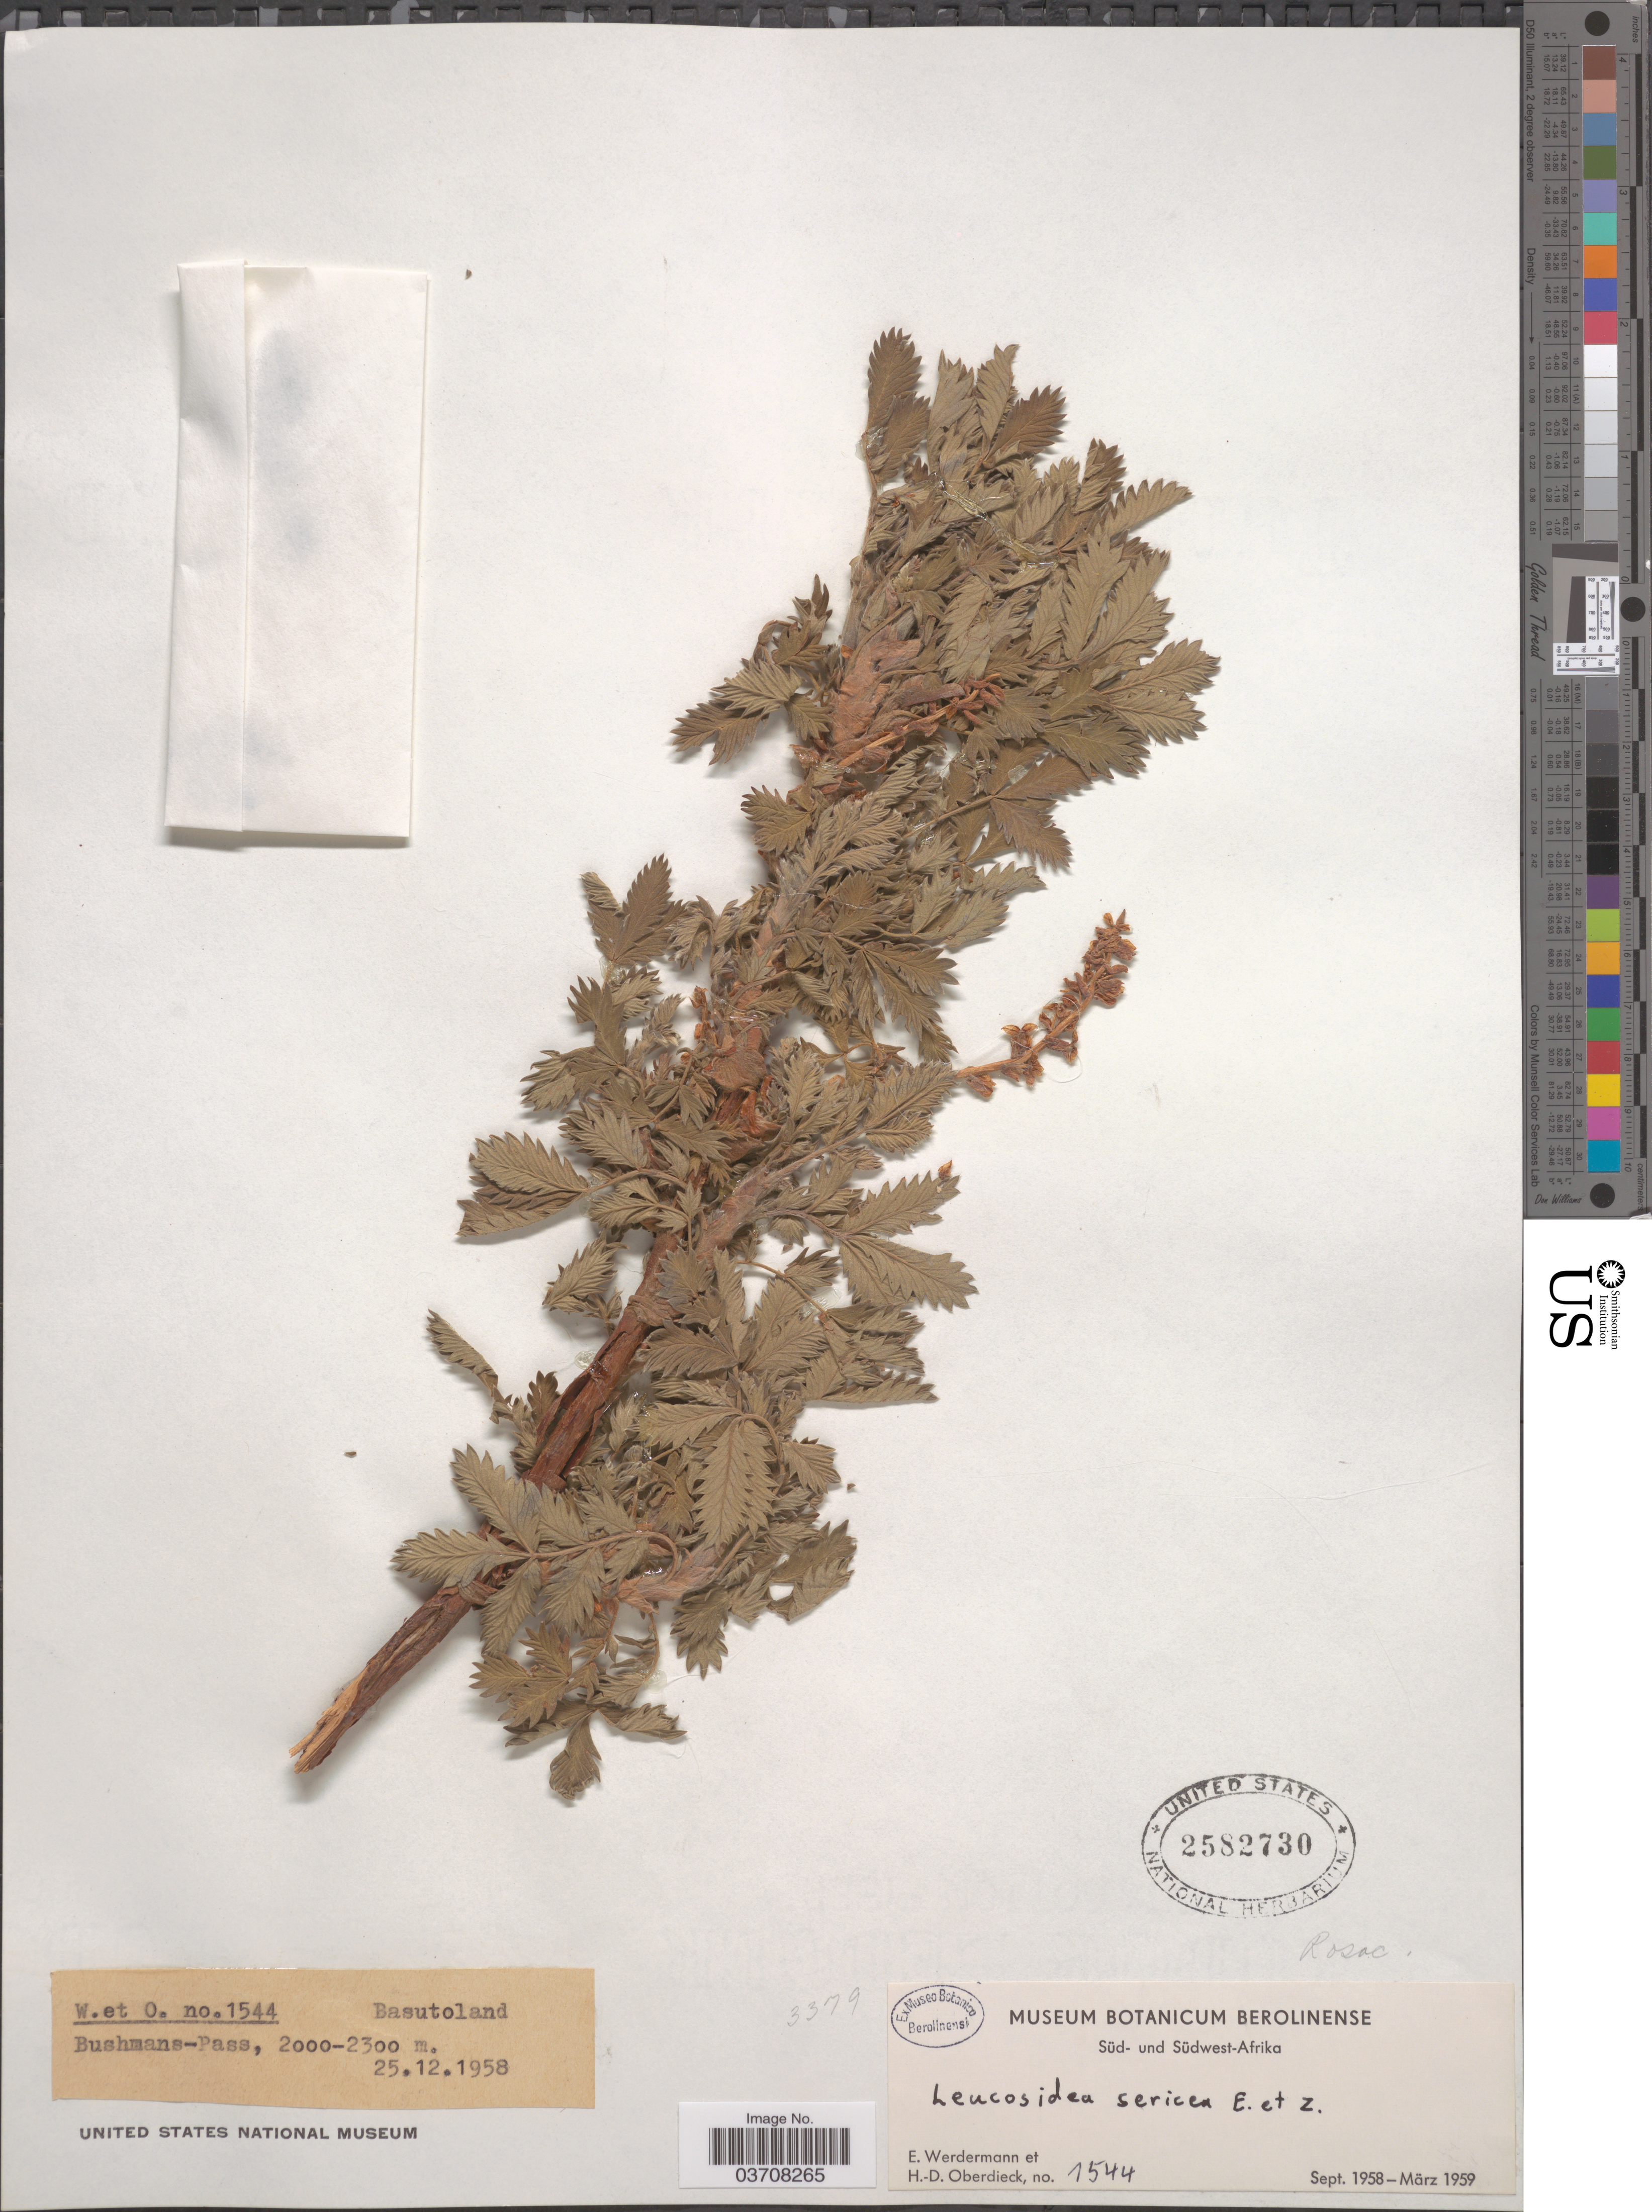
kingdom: Plantae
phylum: Tracheophyta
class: Magnoliopsida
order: Rosales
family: Rosaceae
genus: Leucosidea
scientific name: Leucosidea sericea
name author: Eckl. & Zeyh.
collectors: E. Werdermann & H. Oberdieck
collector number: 1544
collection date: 1958-12-25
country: Lesotho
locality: Süd- und Südwest-Afrika. Basutoland. Bushmans-Pass.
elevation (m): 2000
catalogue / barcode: US 2582730